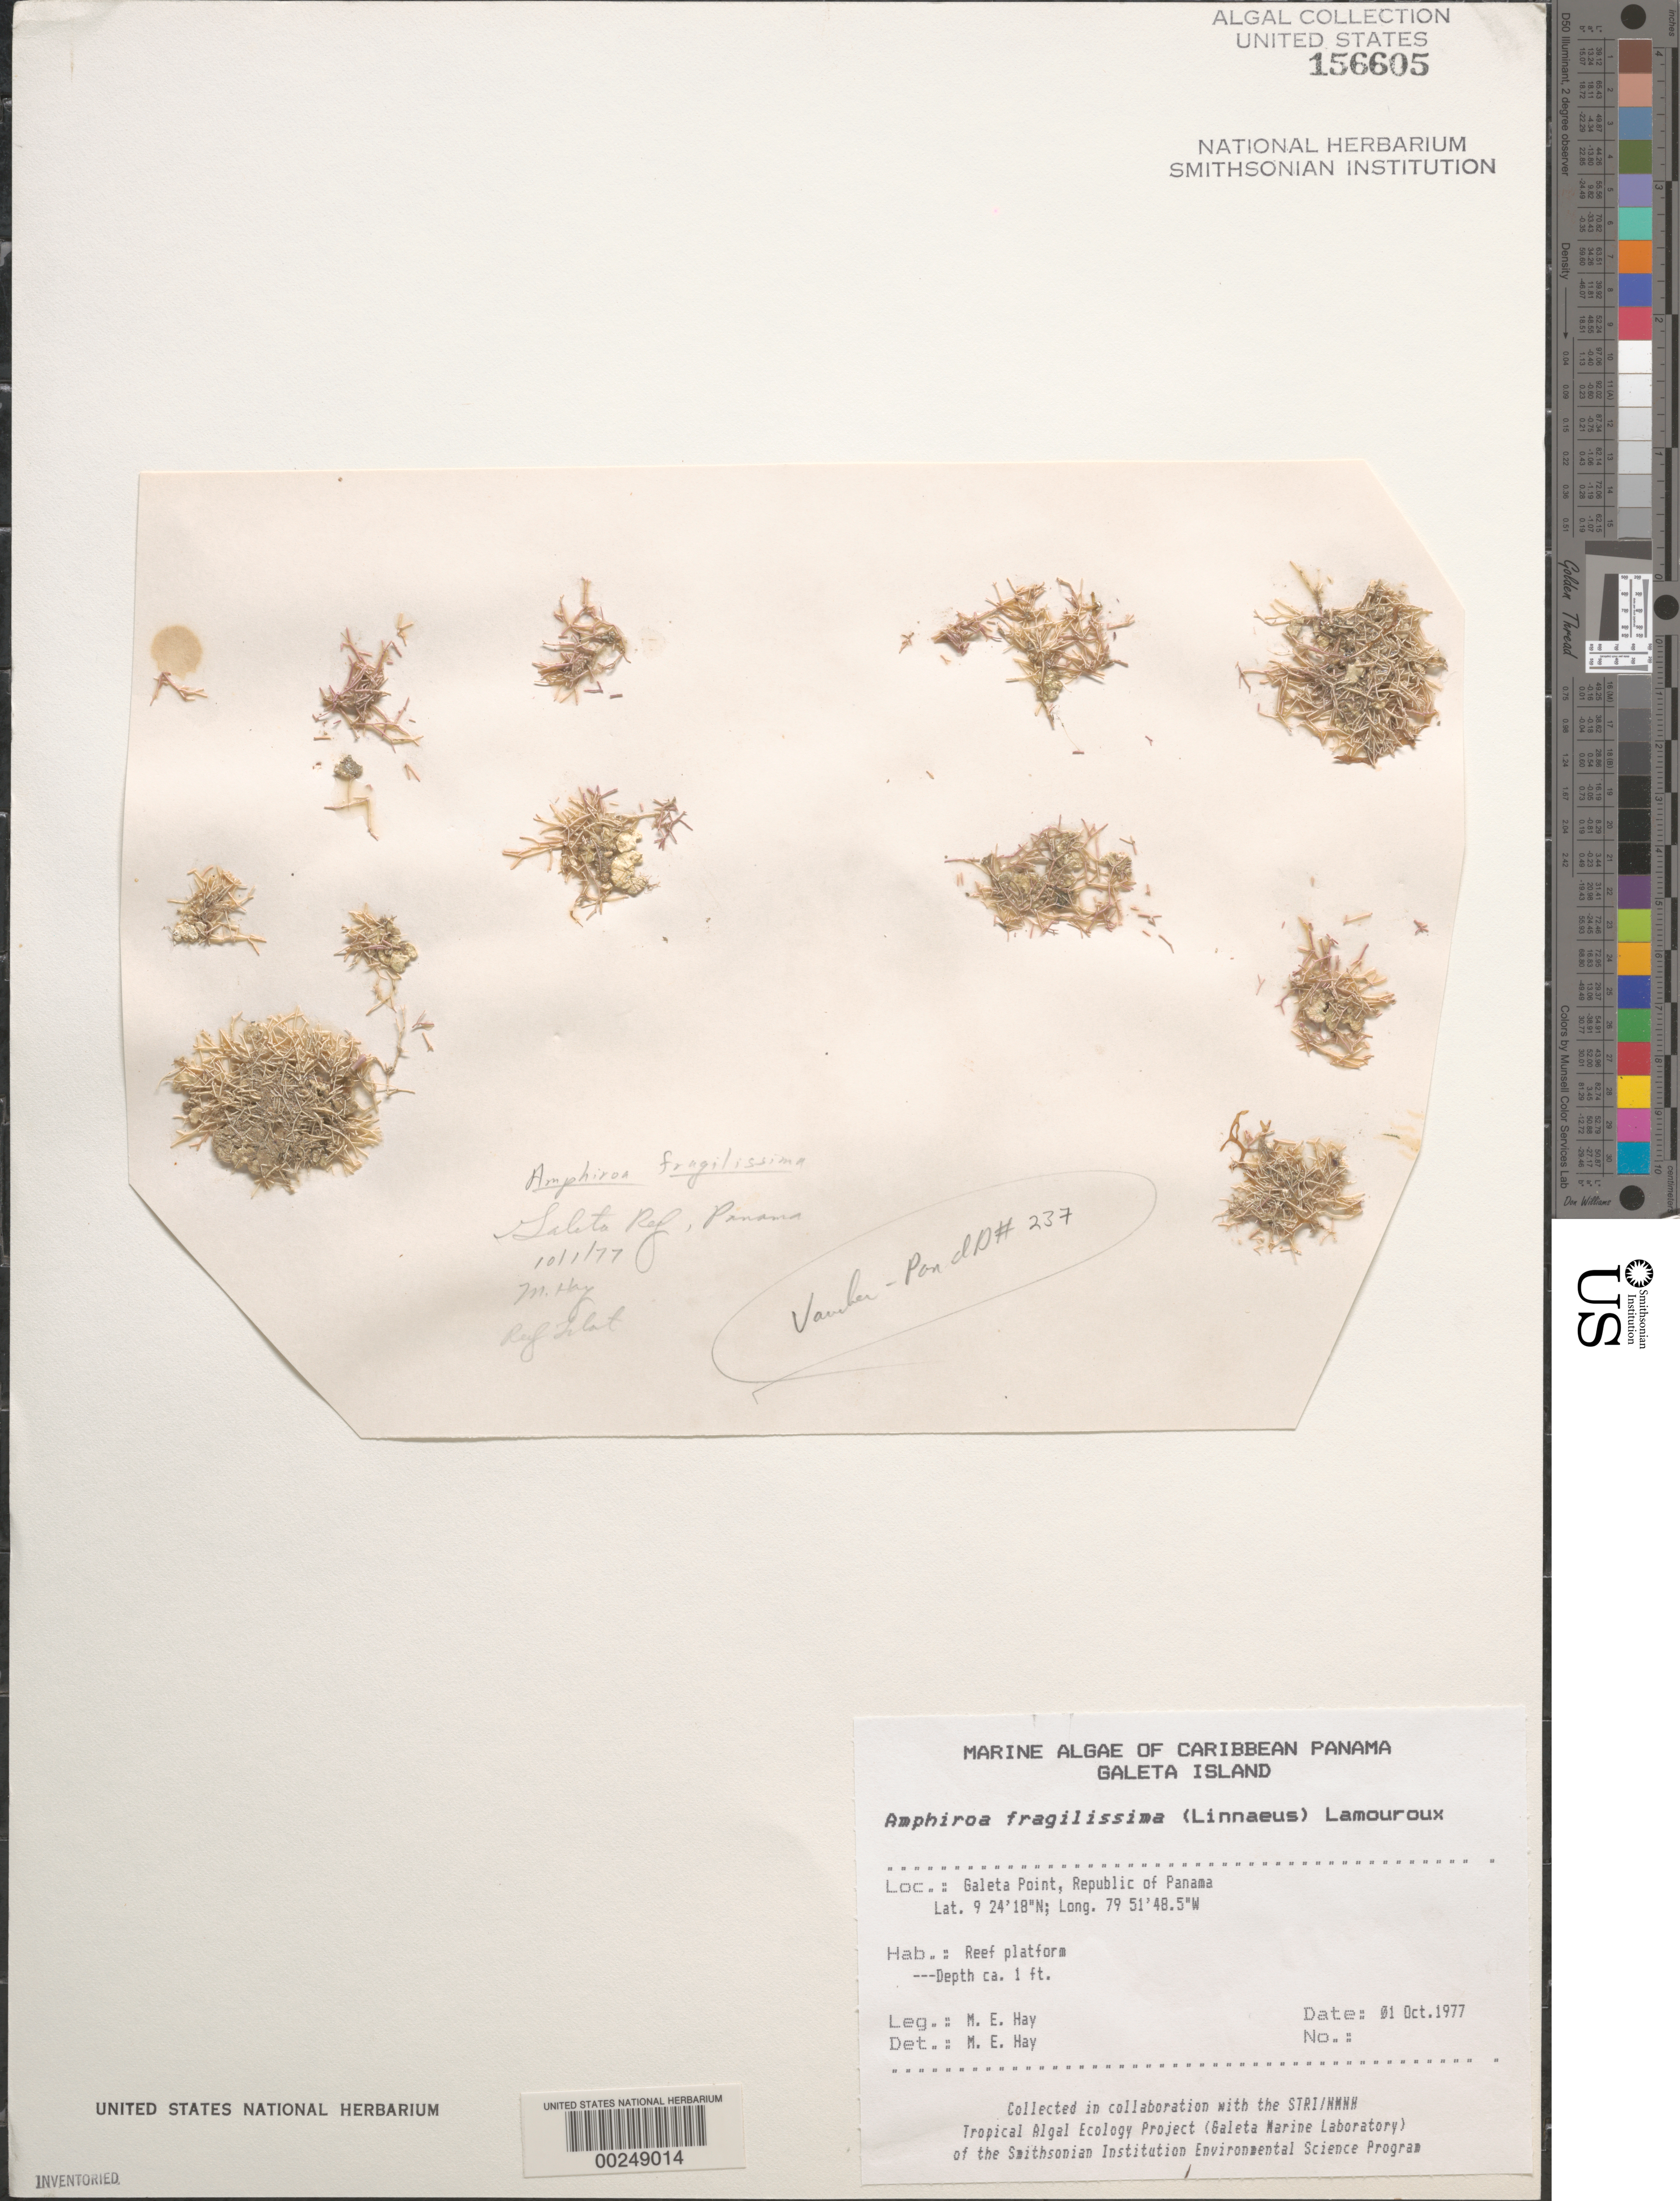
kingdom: Plantae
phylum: Rhodophyta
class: Florideophyceae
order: Corallinales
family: Lithophyllaceae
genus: Amphiroa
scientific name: Amphiroa fragilissima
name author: (L.) J.V.Lamouroux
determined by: Hay, M. E.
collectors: M. E. Hay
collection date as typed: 01 Oct 1977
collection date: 1977-10-01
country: Panama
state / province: Colón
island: Galeta Island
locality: Galeta Point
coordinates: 9 24' 18" N, 79 51' 48.5" W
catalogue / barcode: US 156605